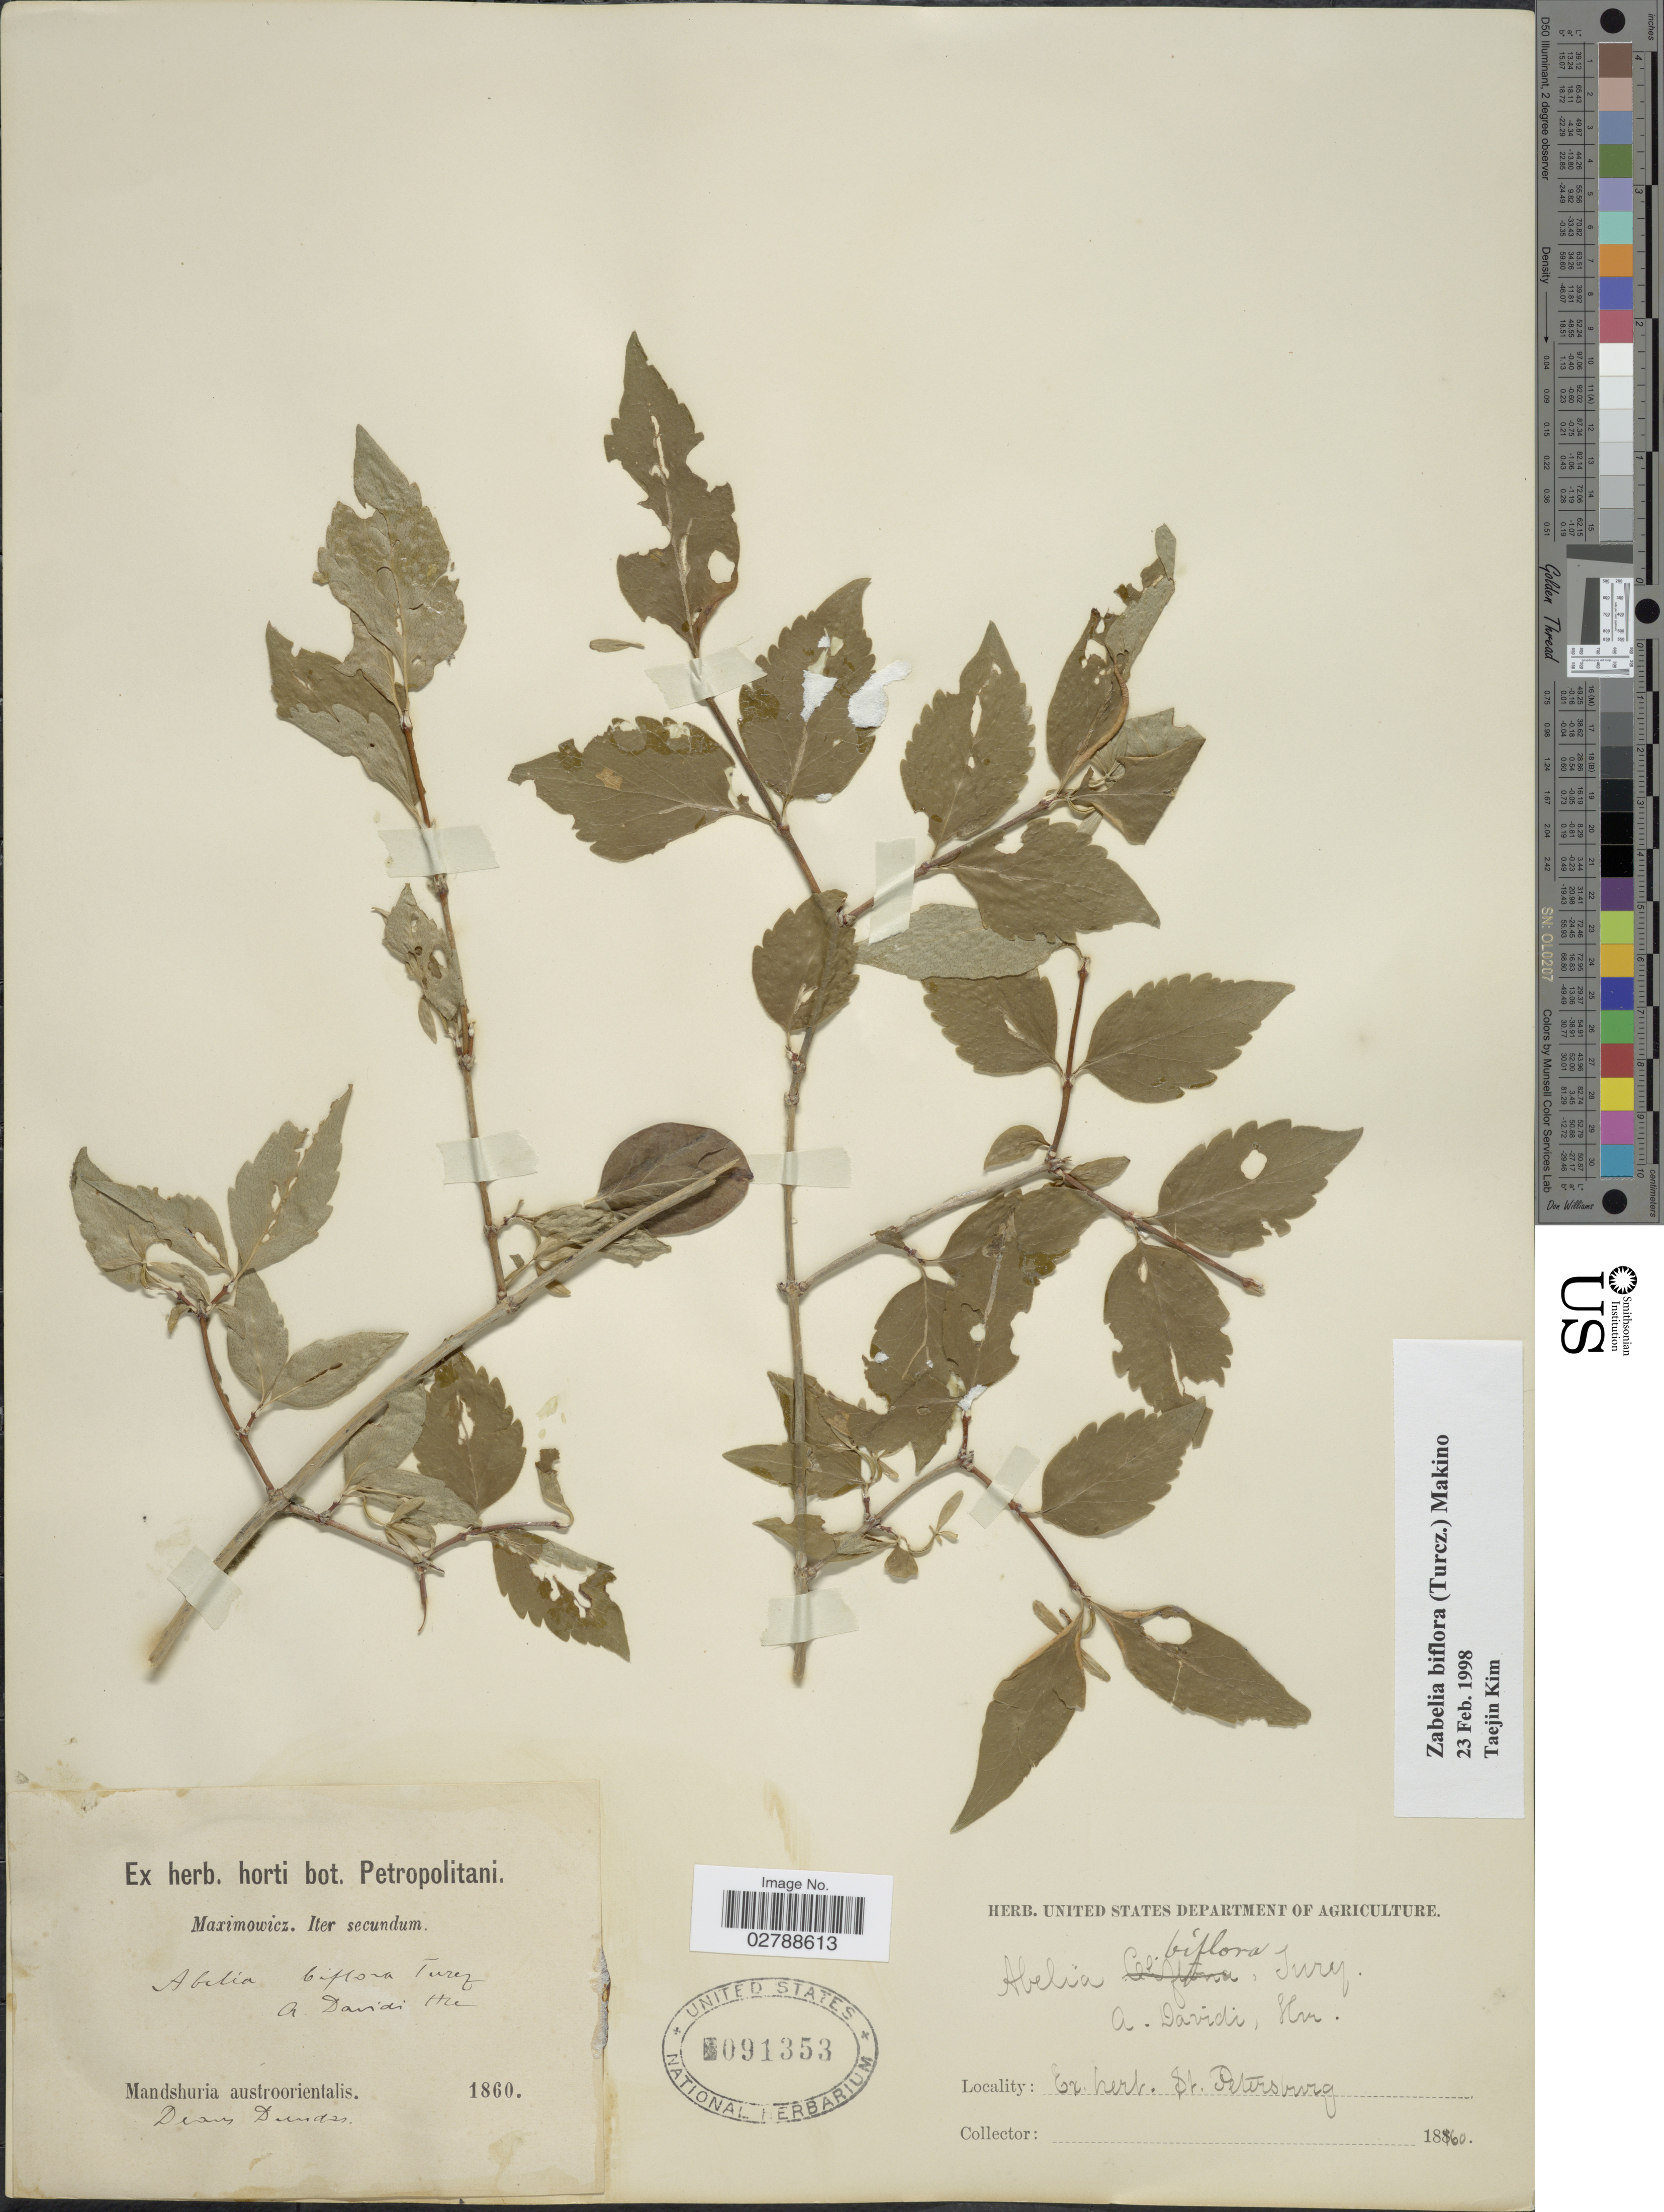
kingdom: Plantae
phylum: Tracheophyta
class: Magnoliopsida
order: Dipsacales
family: Caprifoliaceae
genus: Zabelia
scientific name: Zabelia biflora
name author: (Turcz.) Makino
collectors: -. Maximowicz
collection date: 1860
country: Russian Federation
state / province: St. Petersburg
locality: Mandshuria austroorientalis. Ex. herb. St. Petersburg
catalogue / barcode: US 91353